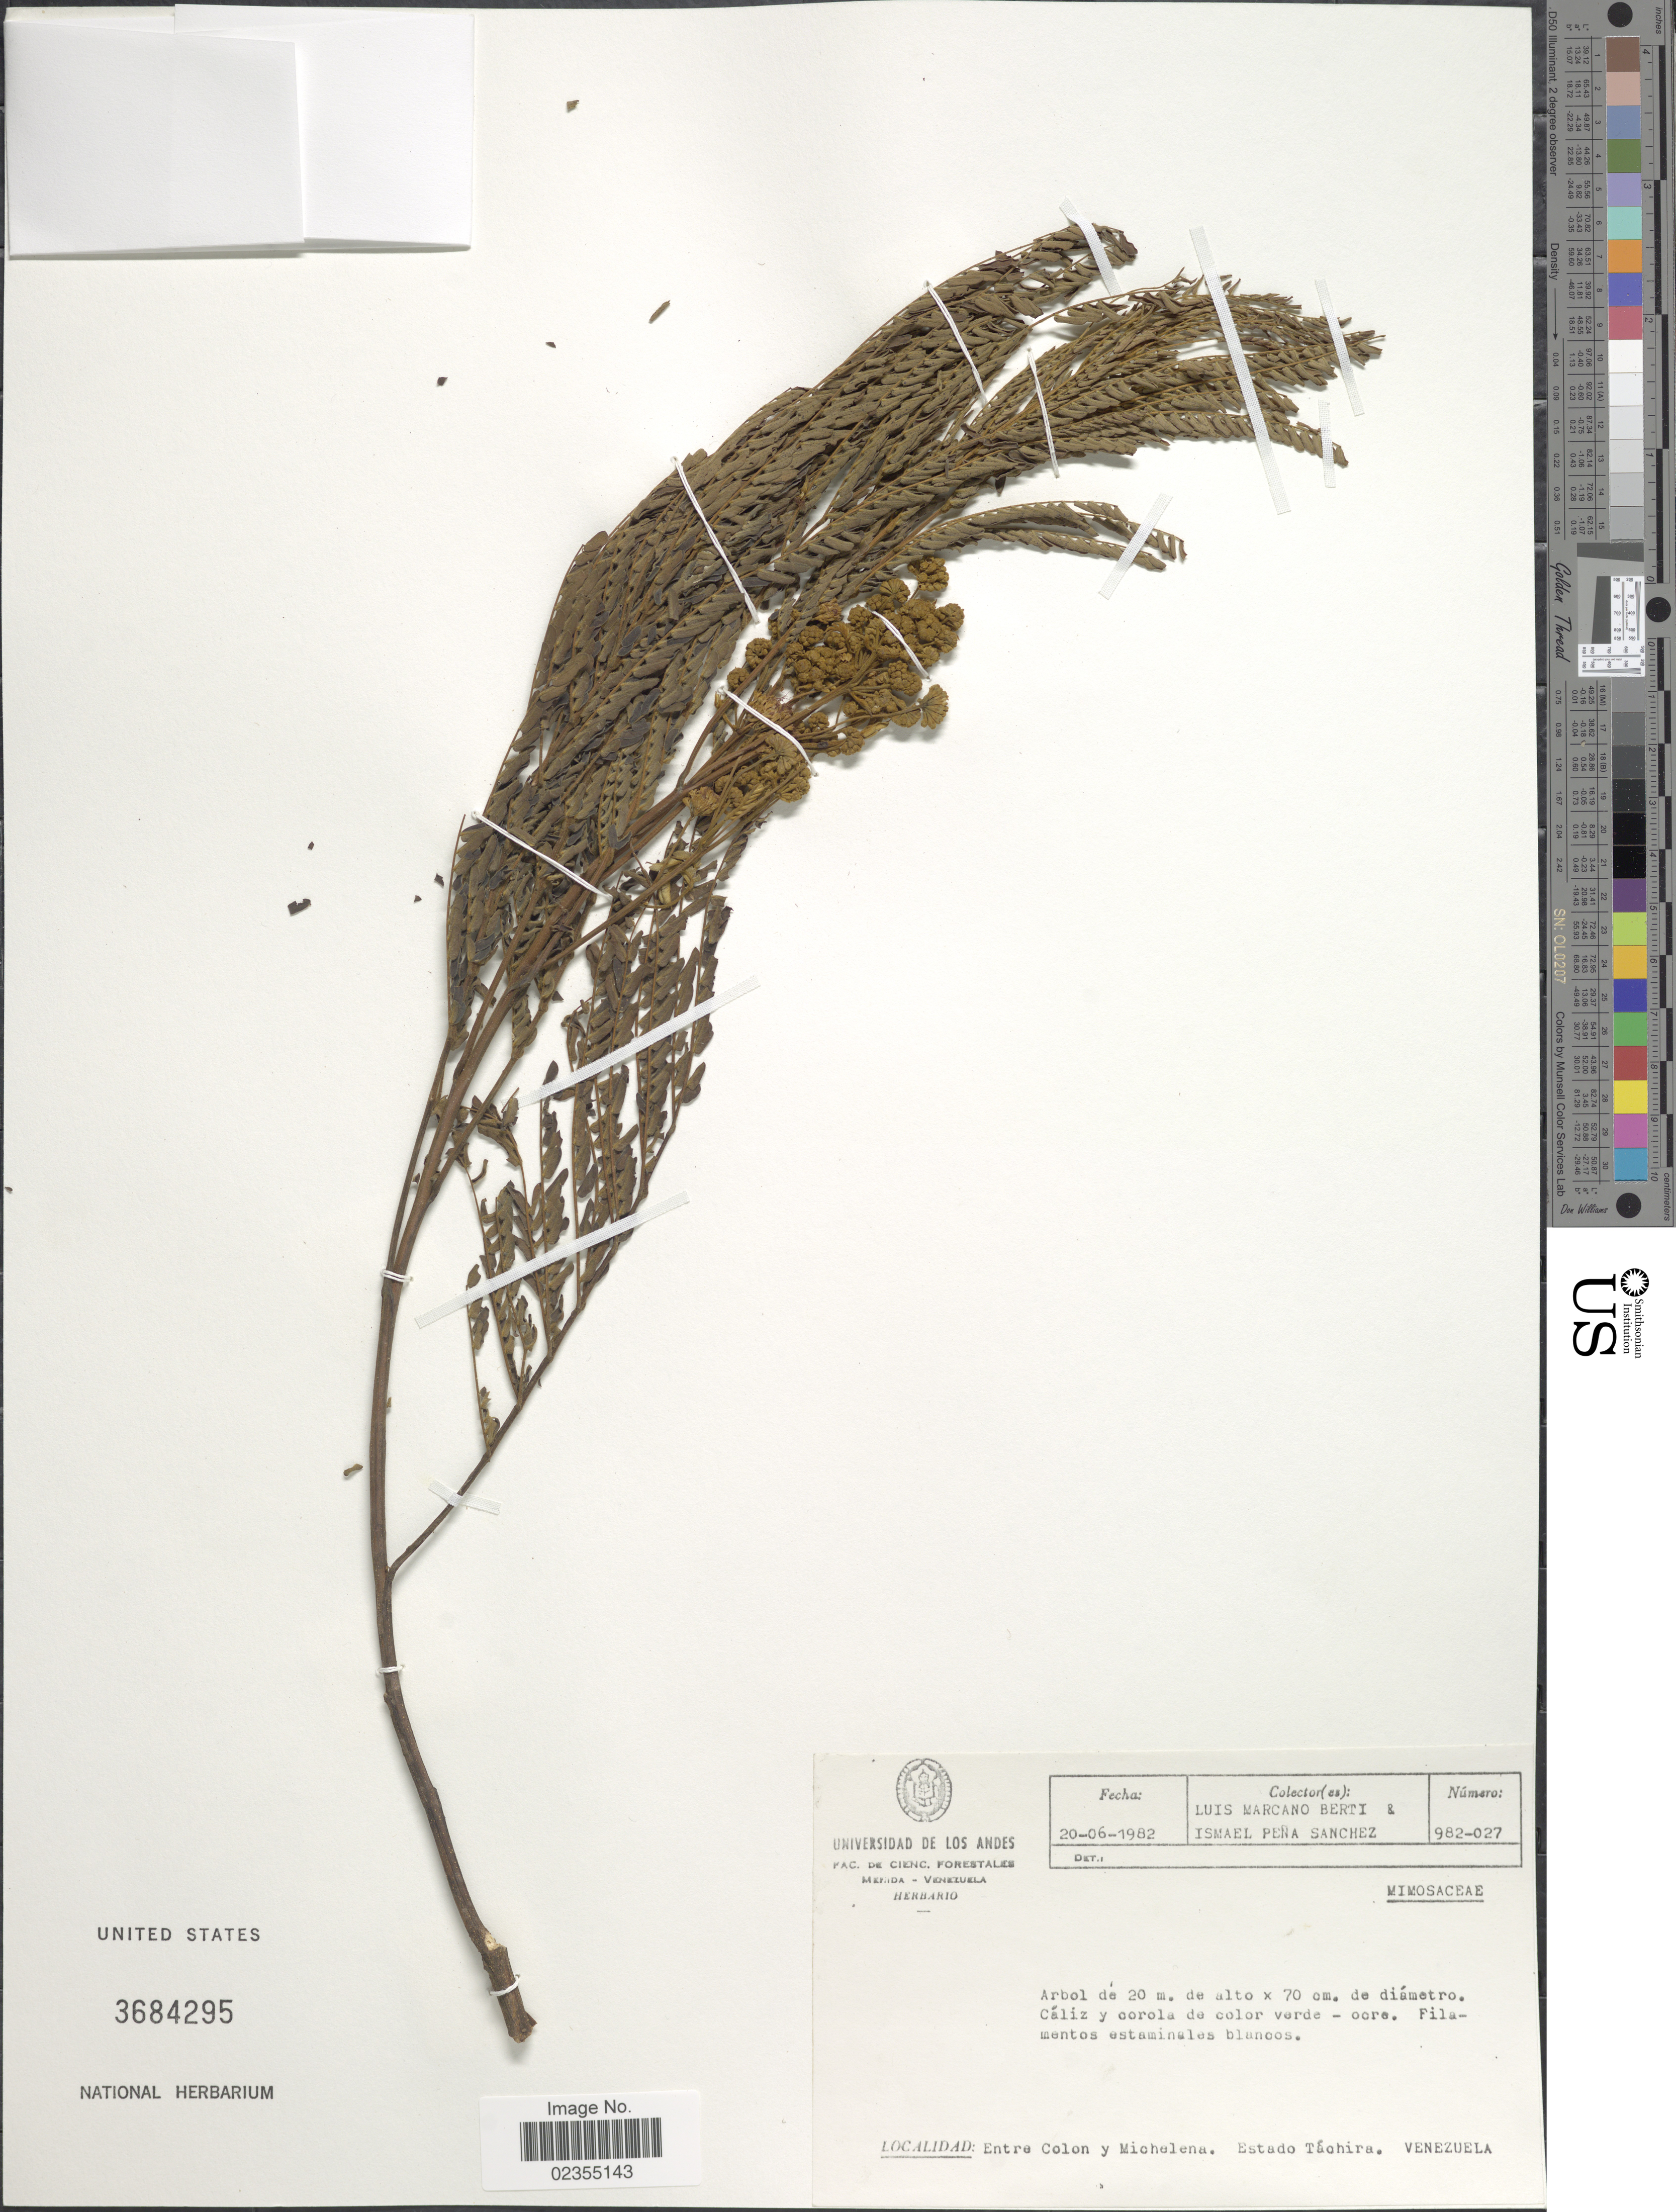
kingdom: Plantae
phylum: Tracheophyta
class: Magnoliopsida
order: Fabales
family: Fabaceae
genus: Pseudalbizzia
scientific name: Pseudalbizzia barinensis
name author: (L. Cárdenas) Koenen & Duno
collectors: L. Marcano-Berti & I. Peña S.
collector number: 982-027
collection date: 1982-06-20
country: Venezuela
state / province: Tachira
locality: Entre Colon y Michelena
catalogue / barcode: US 3684295